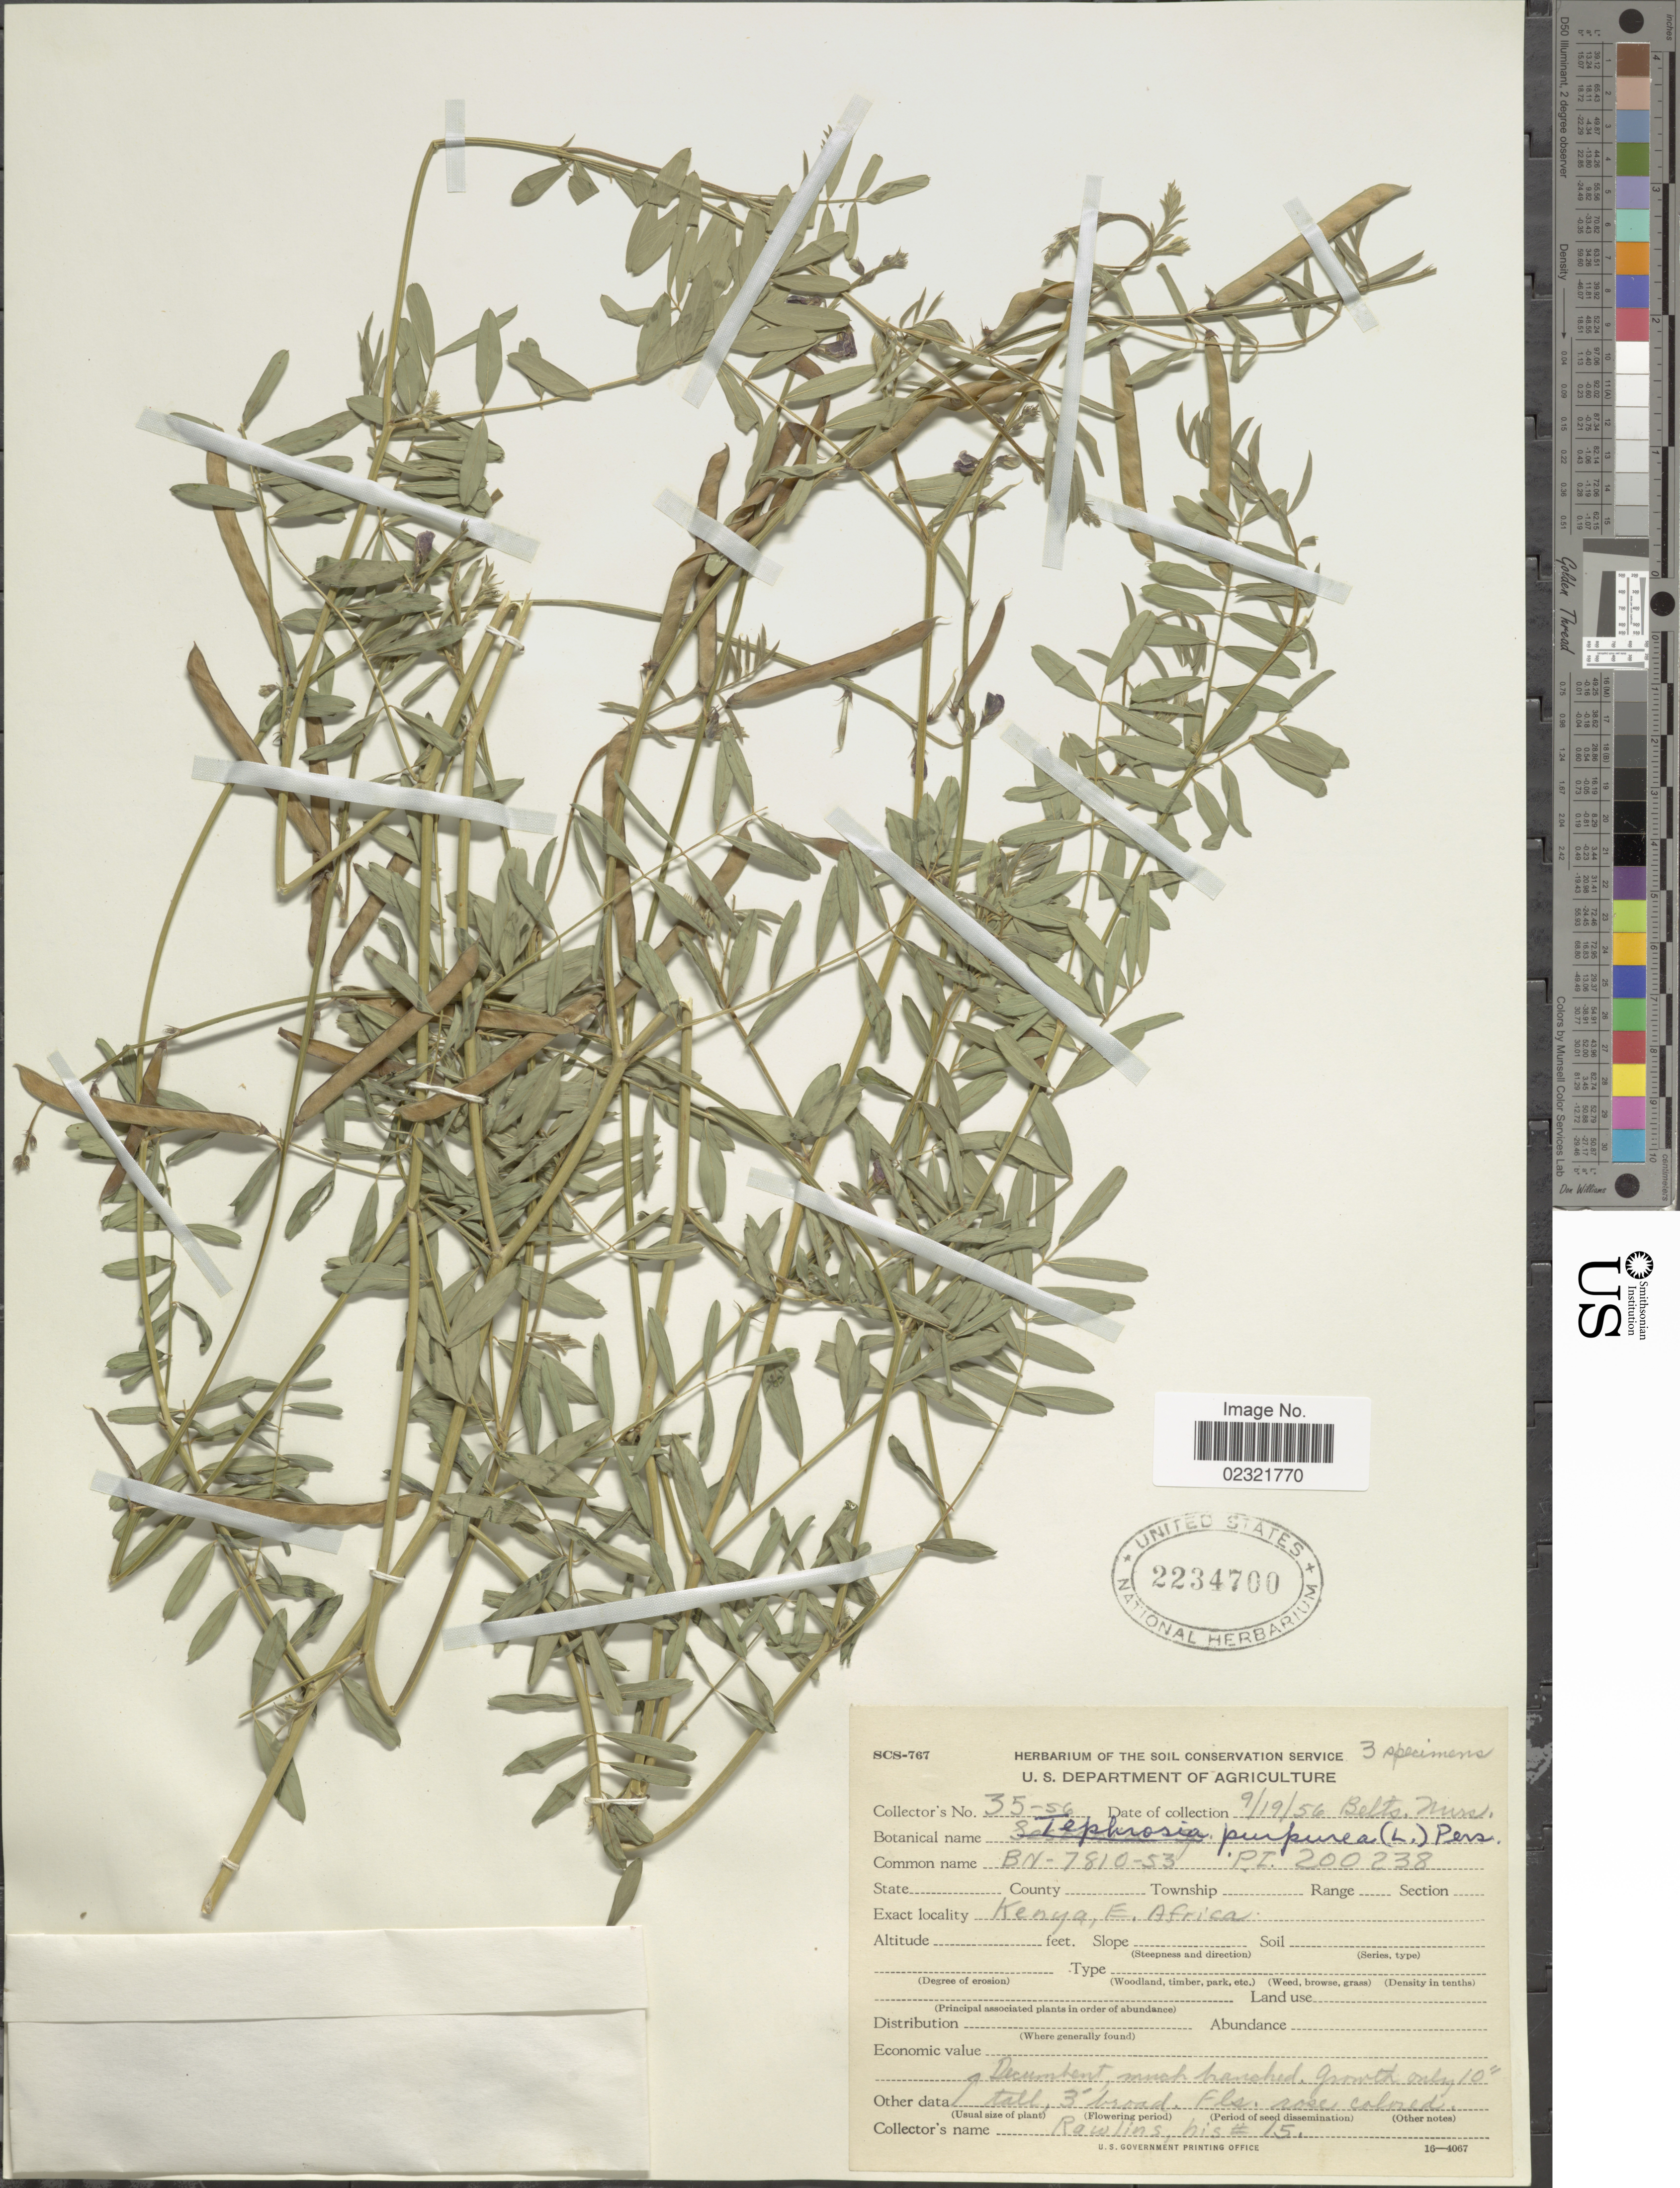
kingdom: Plantae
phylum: Tracheophyta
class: Magnoliopsida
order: Fabales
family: Fabaceae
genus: Tephrosia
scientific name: Tephrosia purpurea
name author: (L.) Pers.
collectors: -. Rawlins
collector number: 35-56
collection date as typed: Transcribed d/m/y: 19/9/56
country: Kenya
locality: E. Africa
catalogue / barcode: US 2234700